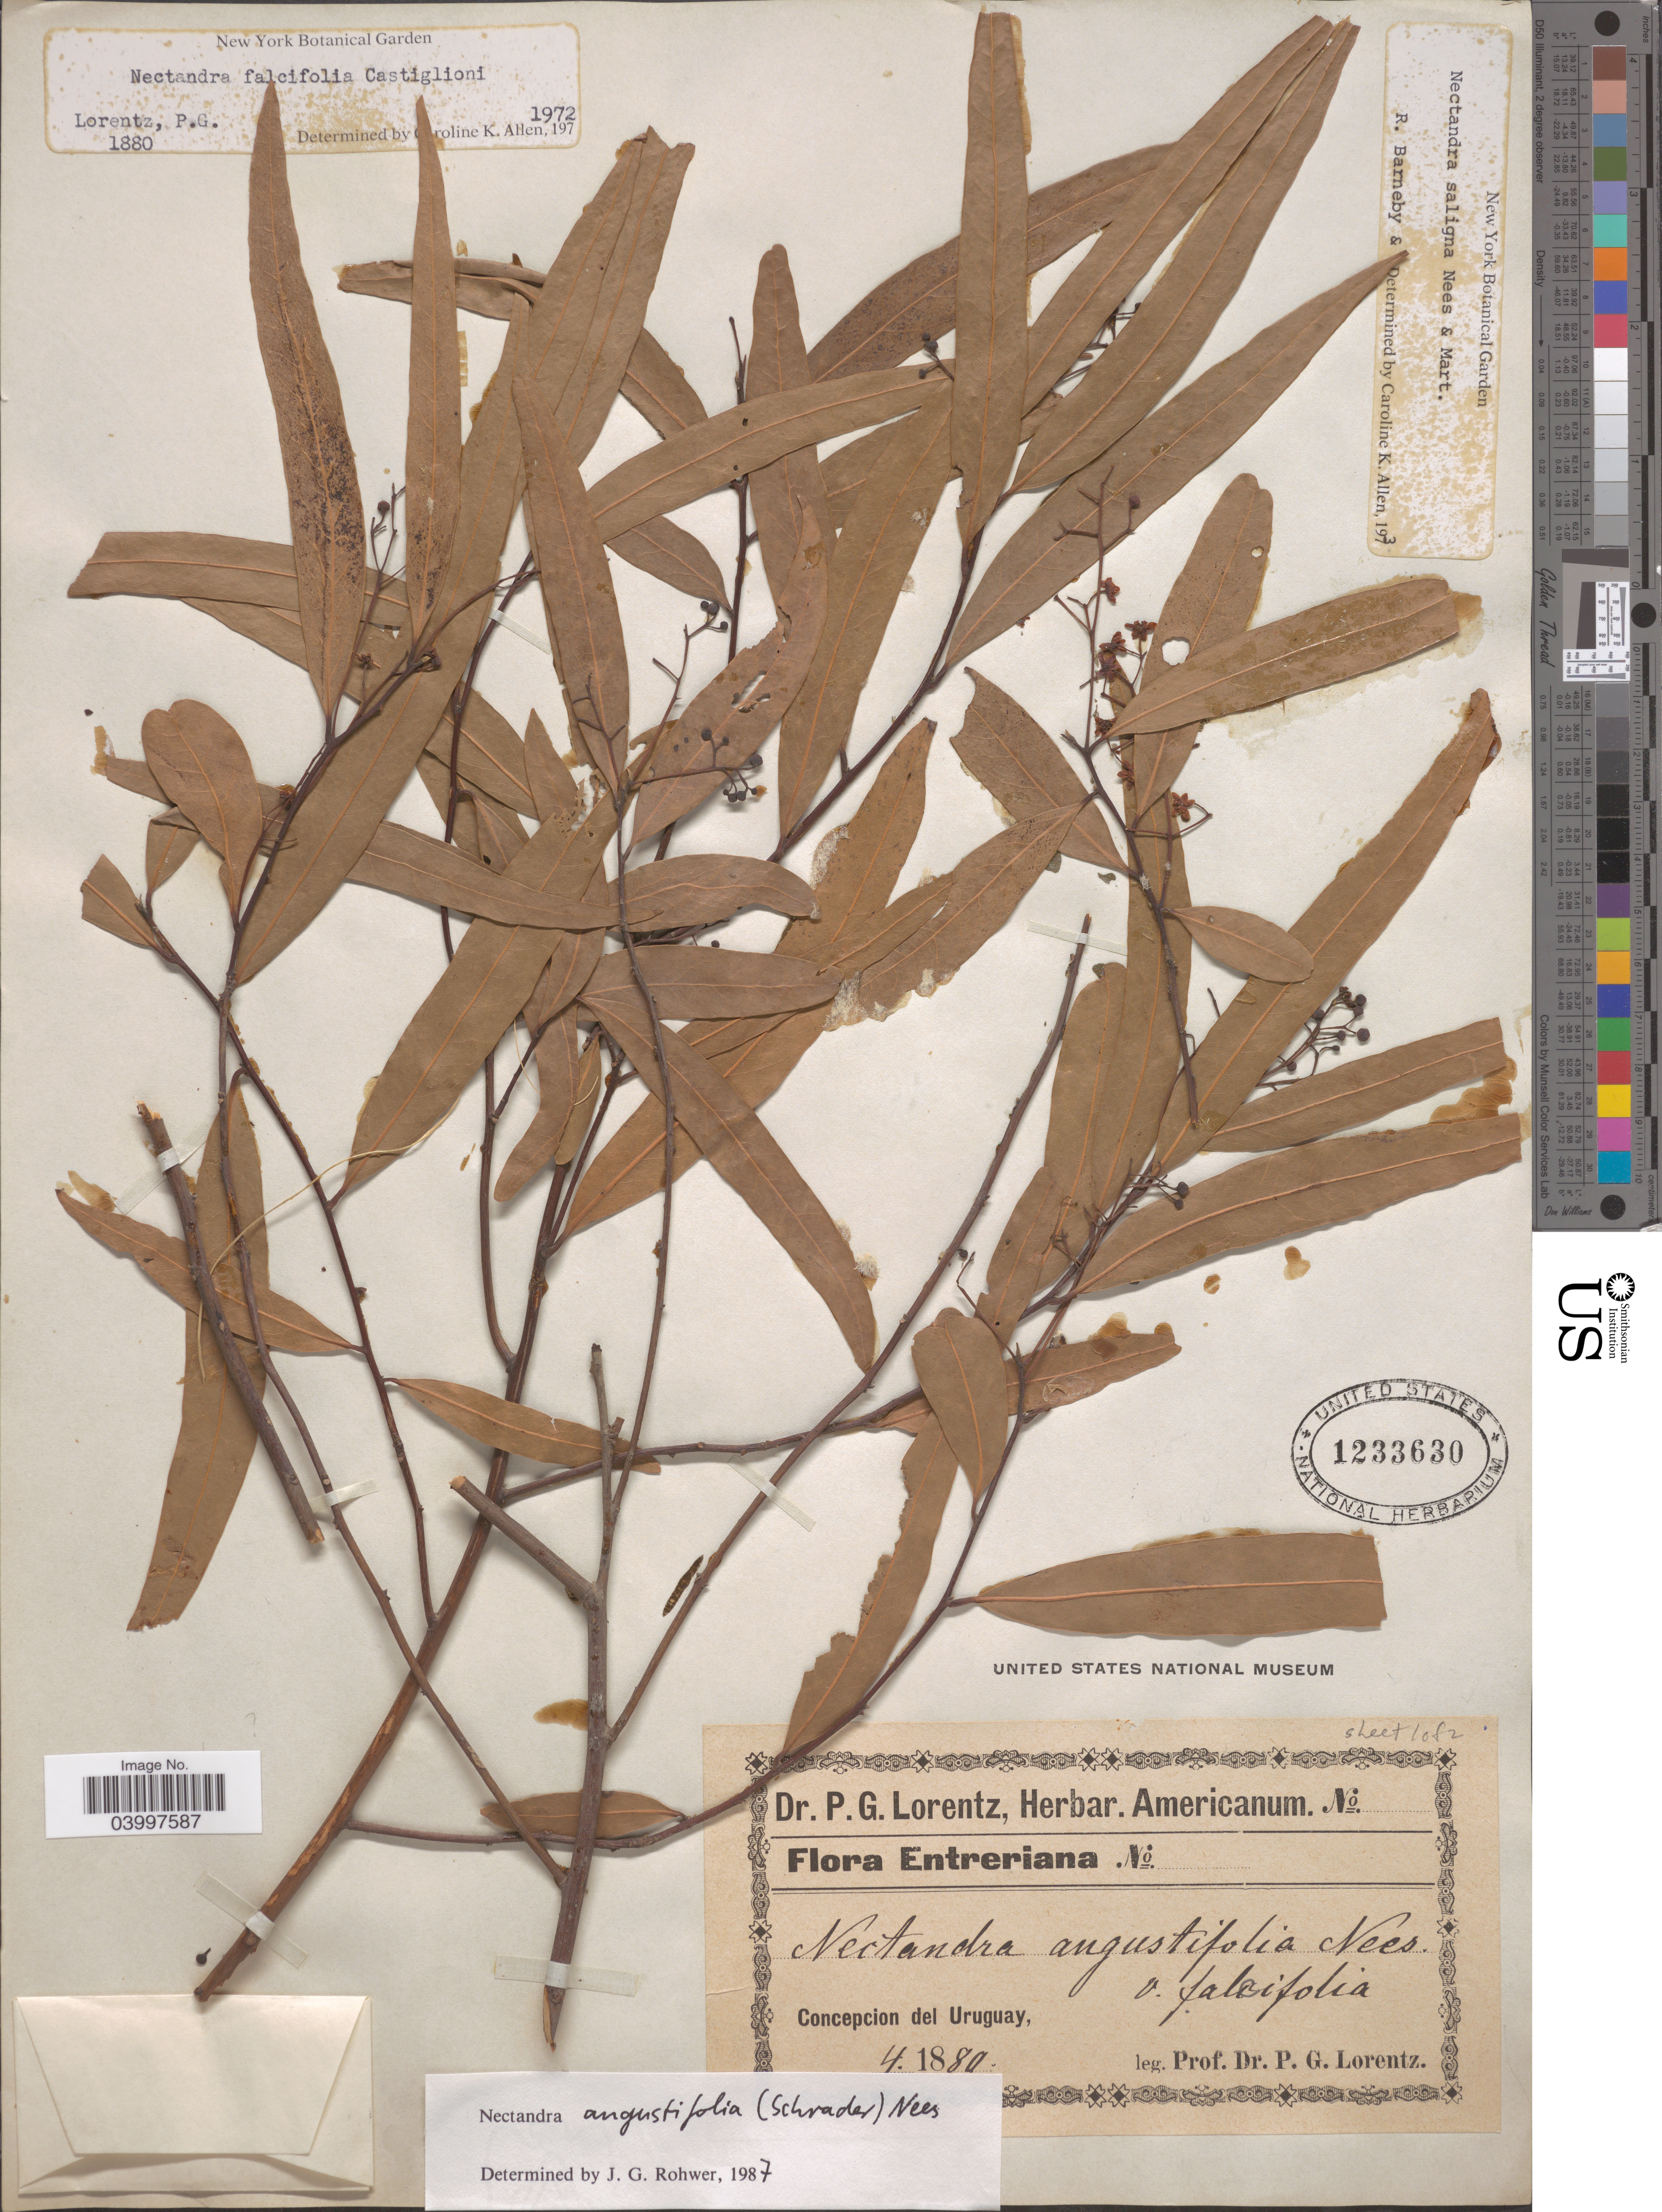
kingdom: Plantae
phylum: Tracheophyta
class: Magnoliopsida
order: Laurales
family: Lauraceae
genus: Nectandra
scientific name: Nectandra angustifolia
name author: (Schrad.) Nees & Mart.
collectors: P. G. Lorentz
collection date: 1889-04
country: Uruguay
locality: Entreriana. Concepcion del Uruguay.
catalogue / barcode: US 1233630